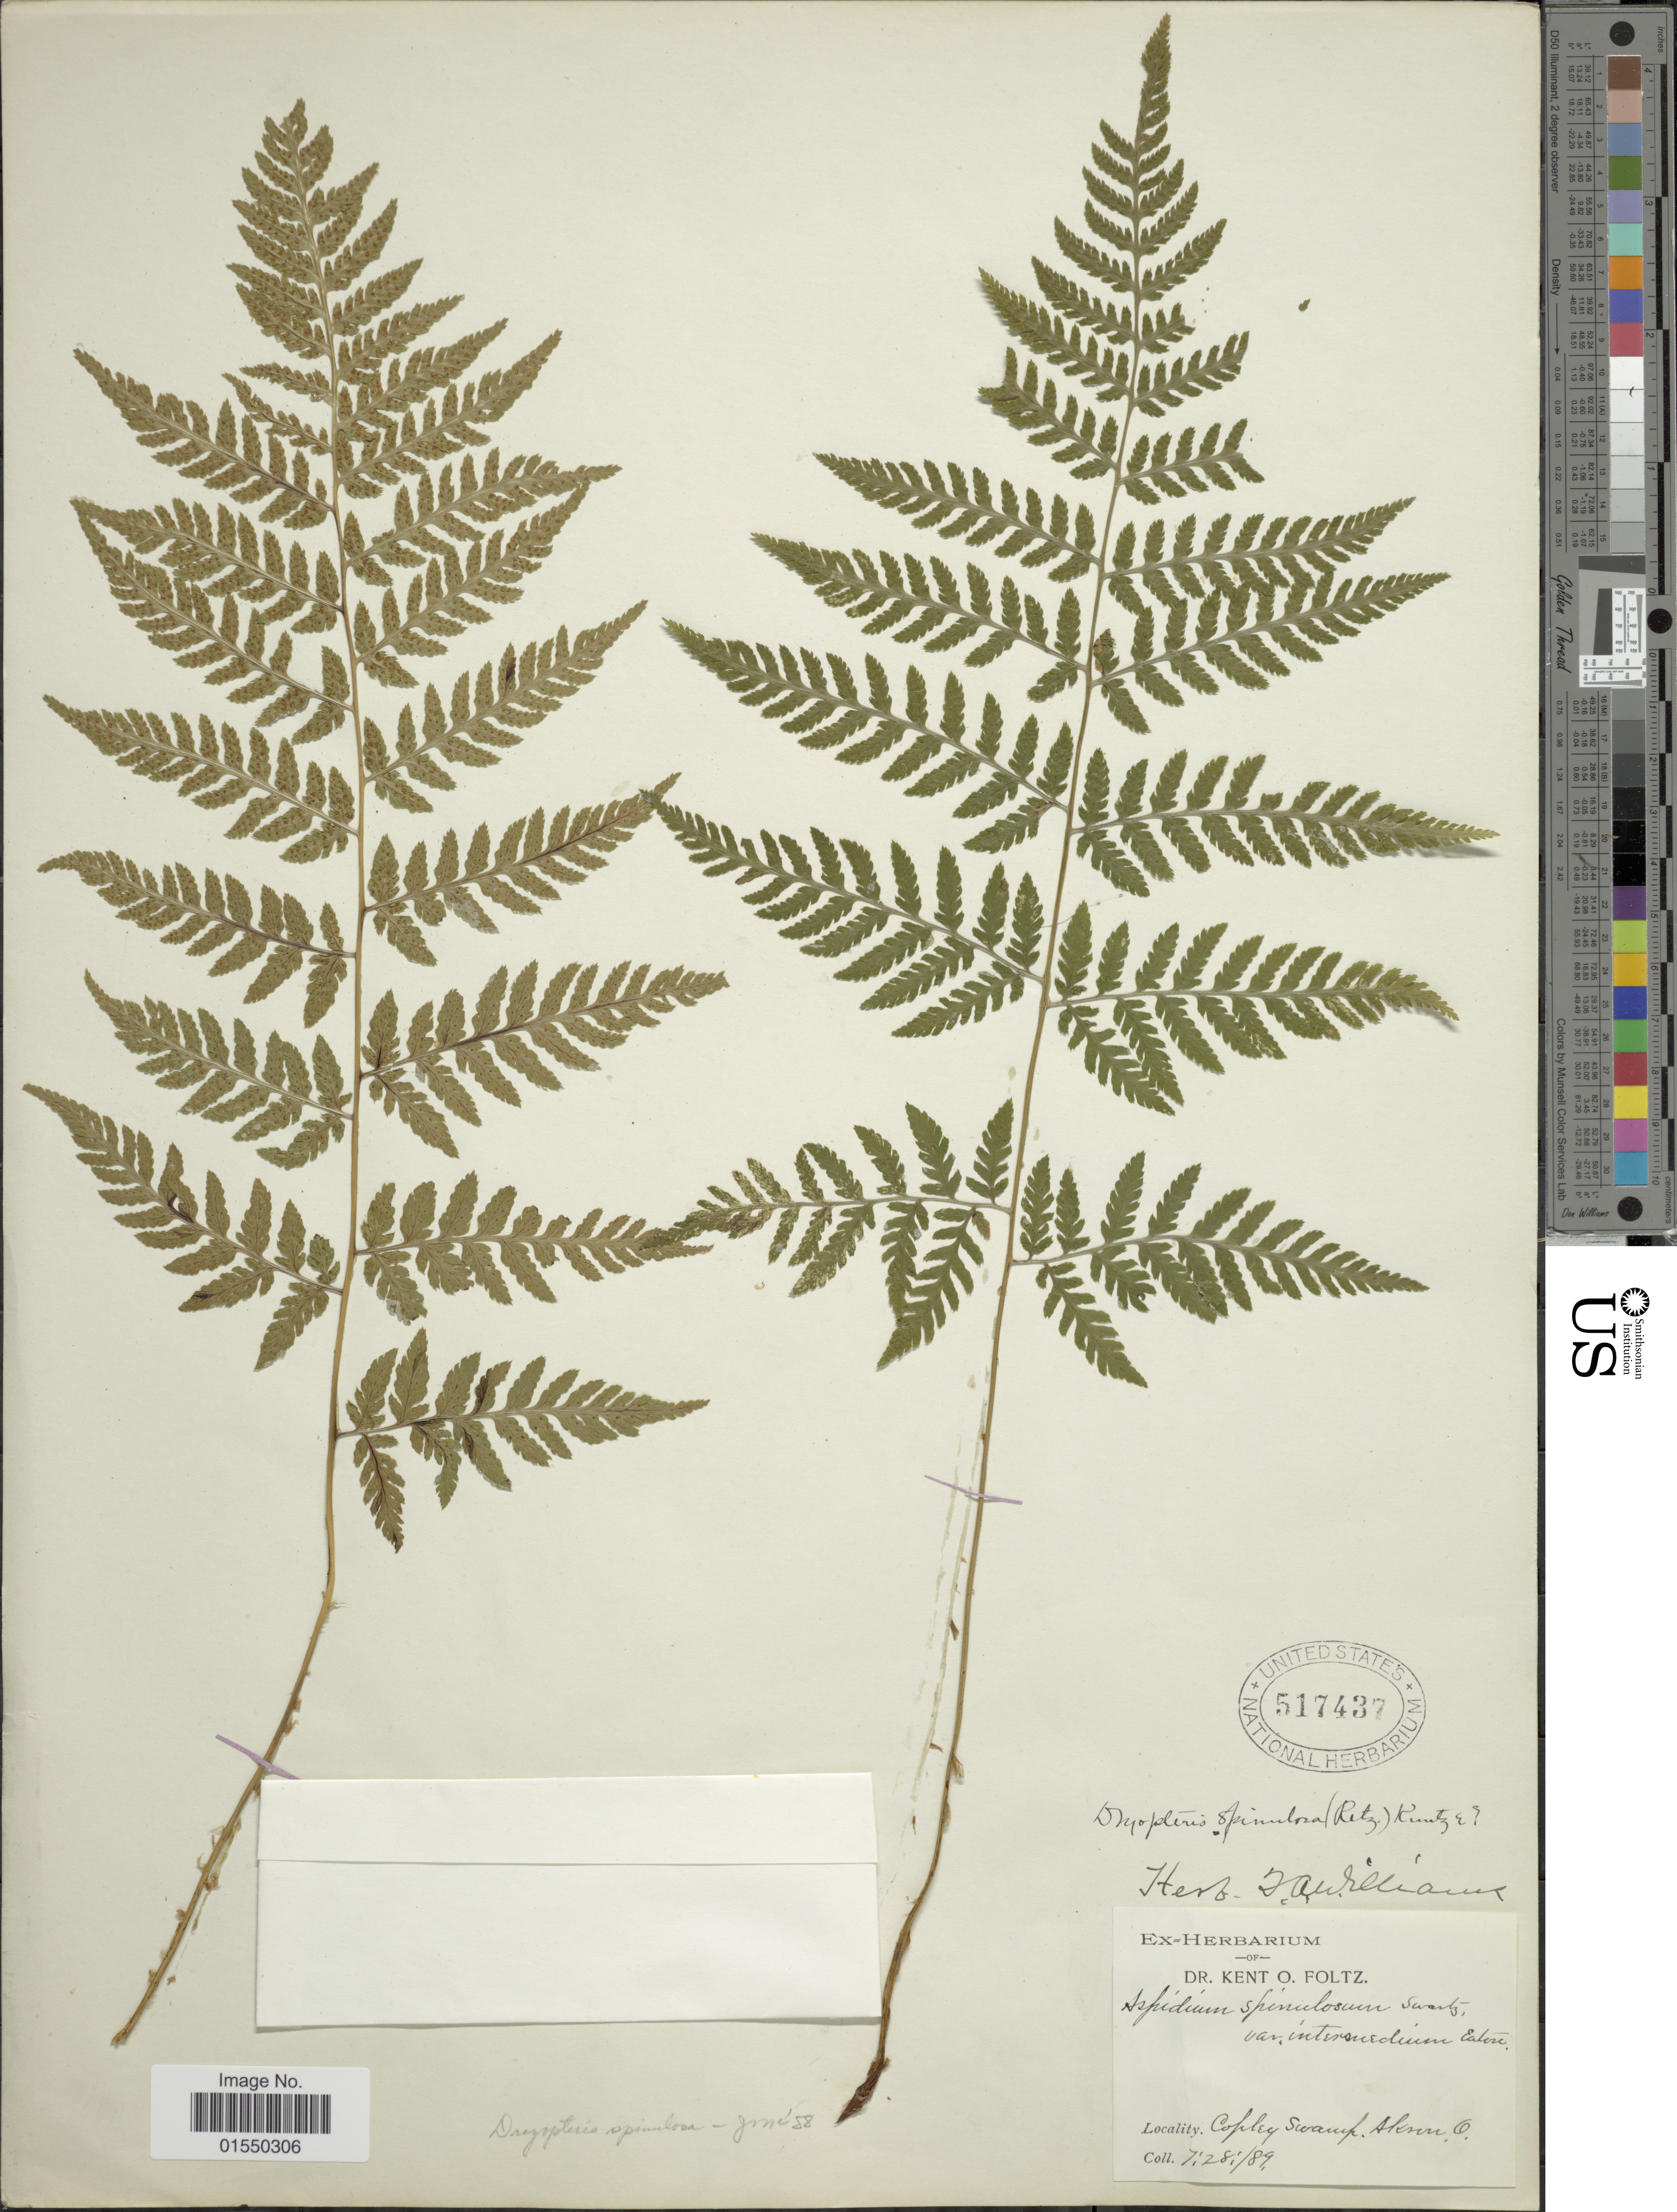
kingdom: Plantae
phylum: Tracheophyta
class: Polypodiopsida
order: Polypodiales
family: Dryopteridaceae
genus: Dryopteris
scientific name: Dryopteris carthusiana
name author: (Villars) H.P. Fuchs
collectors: ex herb. Dr. Kent O. Foltz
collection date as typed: Transcribed d/m/y: 28/7/89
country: United States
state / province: Ohio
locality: Copley swamp, Akron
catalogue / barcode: US 517437